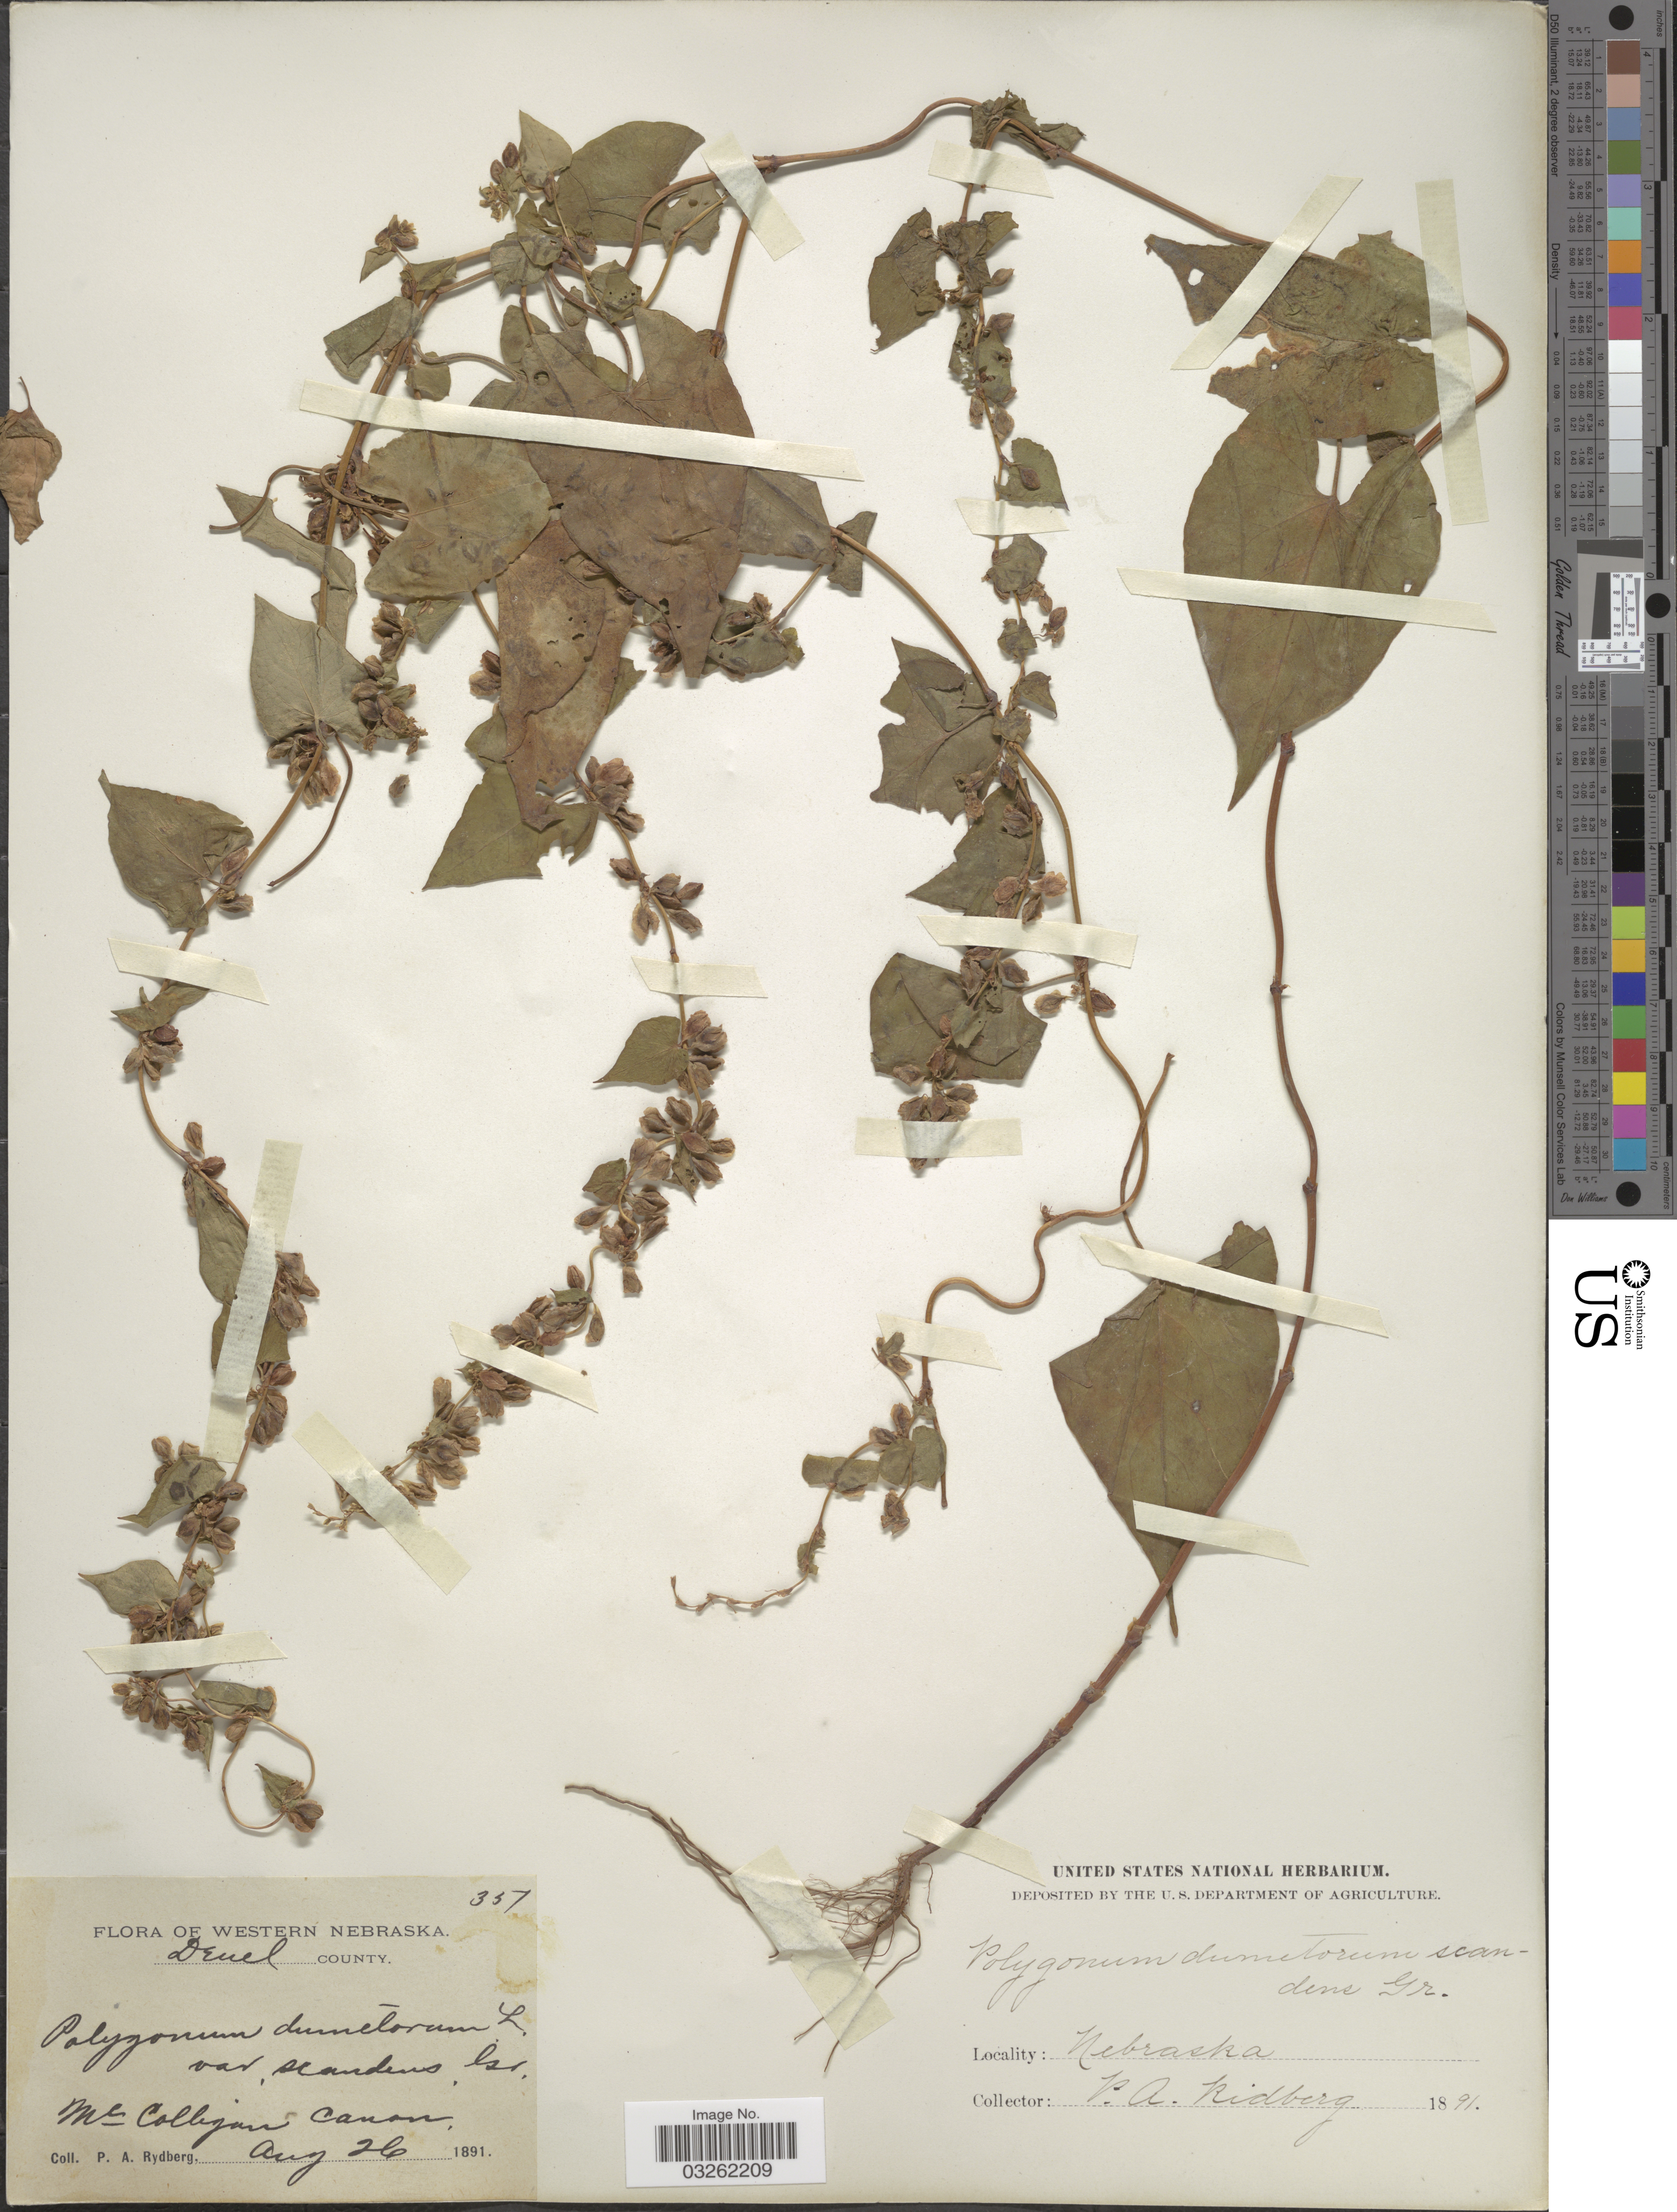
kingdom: Plantae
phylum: Tracheophyta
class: Magnoliopsida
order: Caryophyllales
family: Polygonaceae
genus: Fallopia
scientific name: Fallopia scandens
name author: (L.) Holub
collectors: P. A. Rydberg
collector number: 351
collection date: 1891-08-26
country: United States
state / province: Nebraska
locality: Western Nebraska. Deuel County. McColligan Canon.